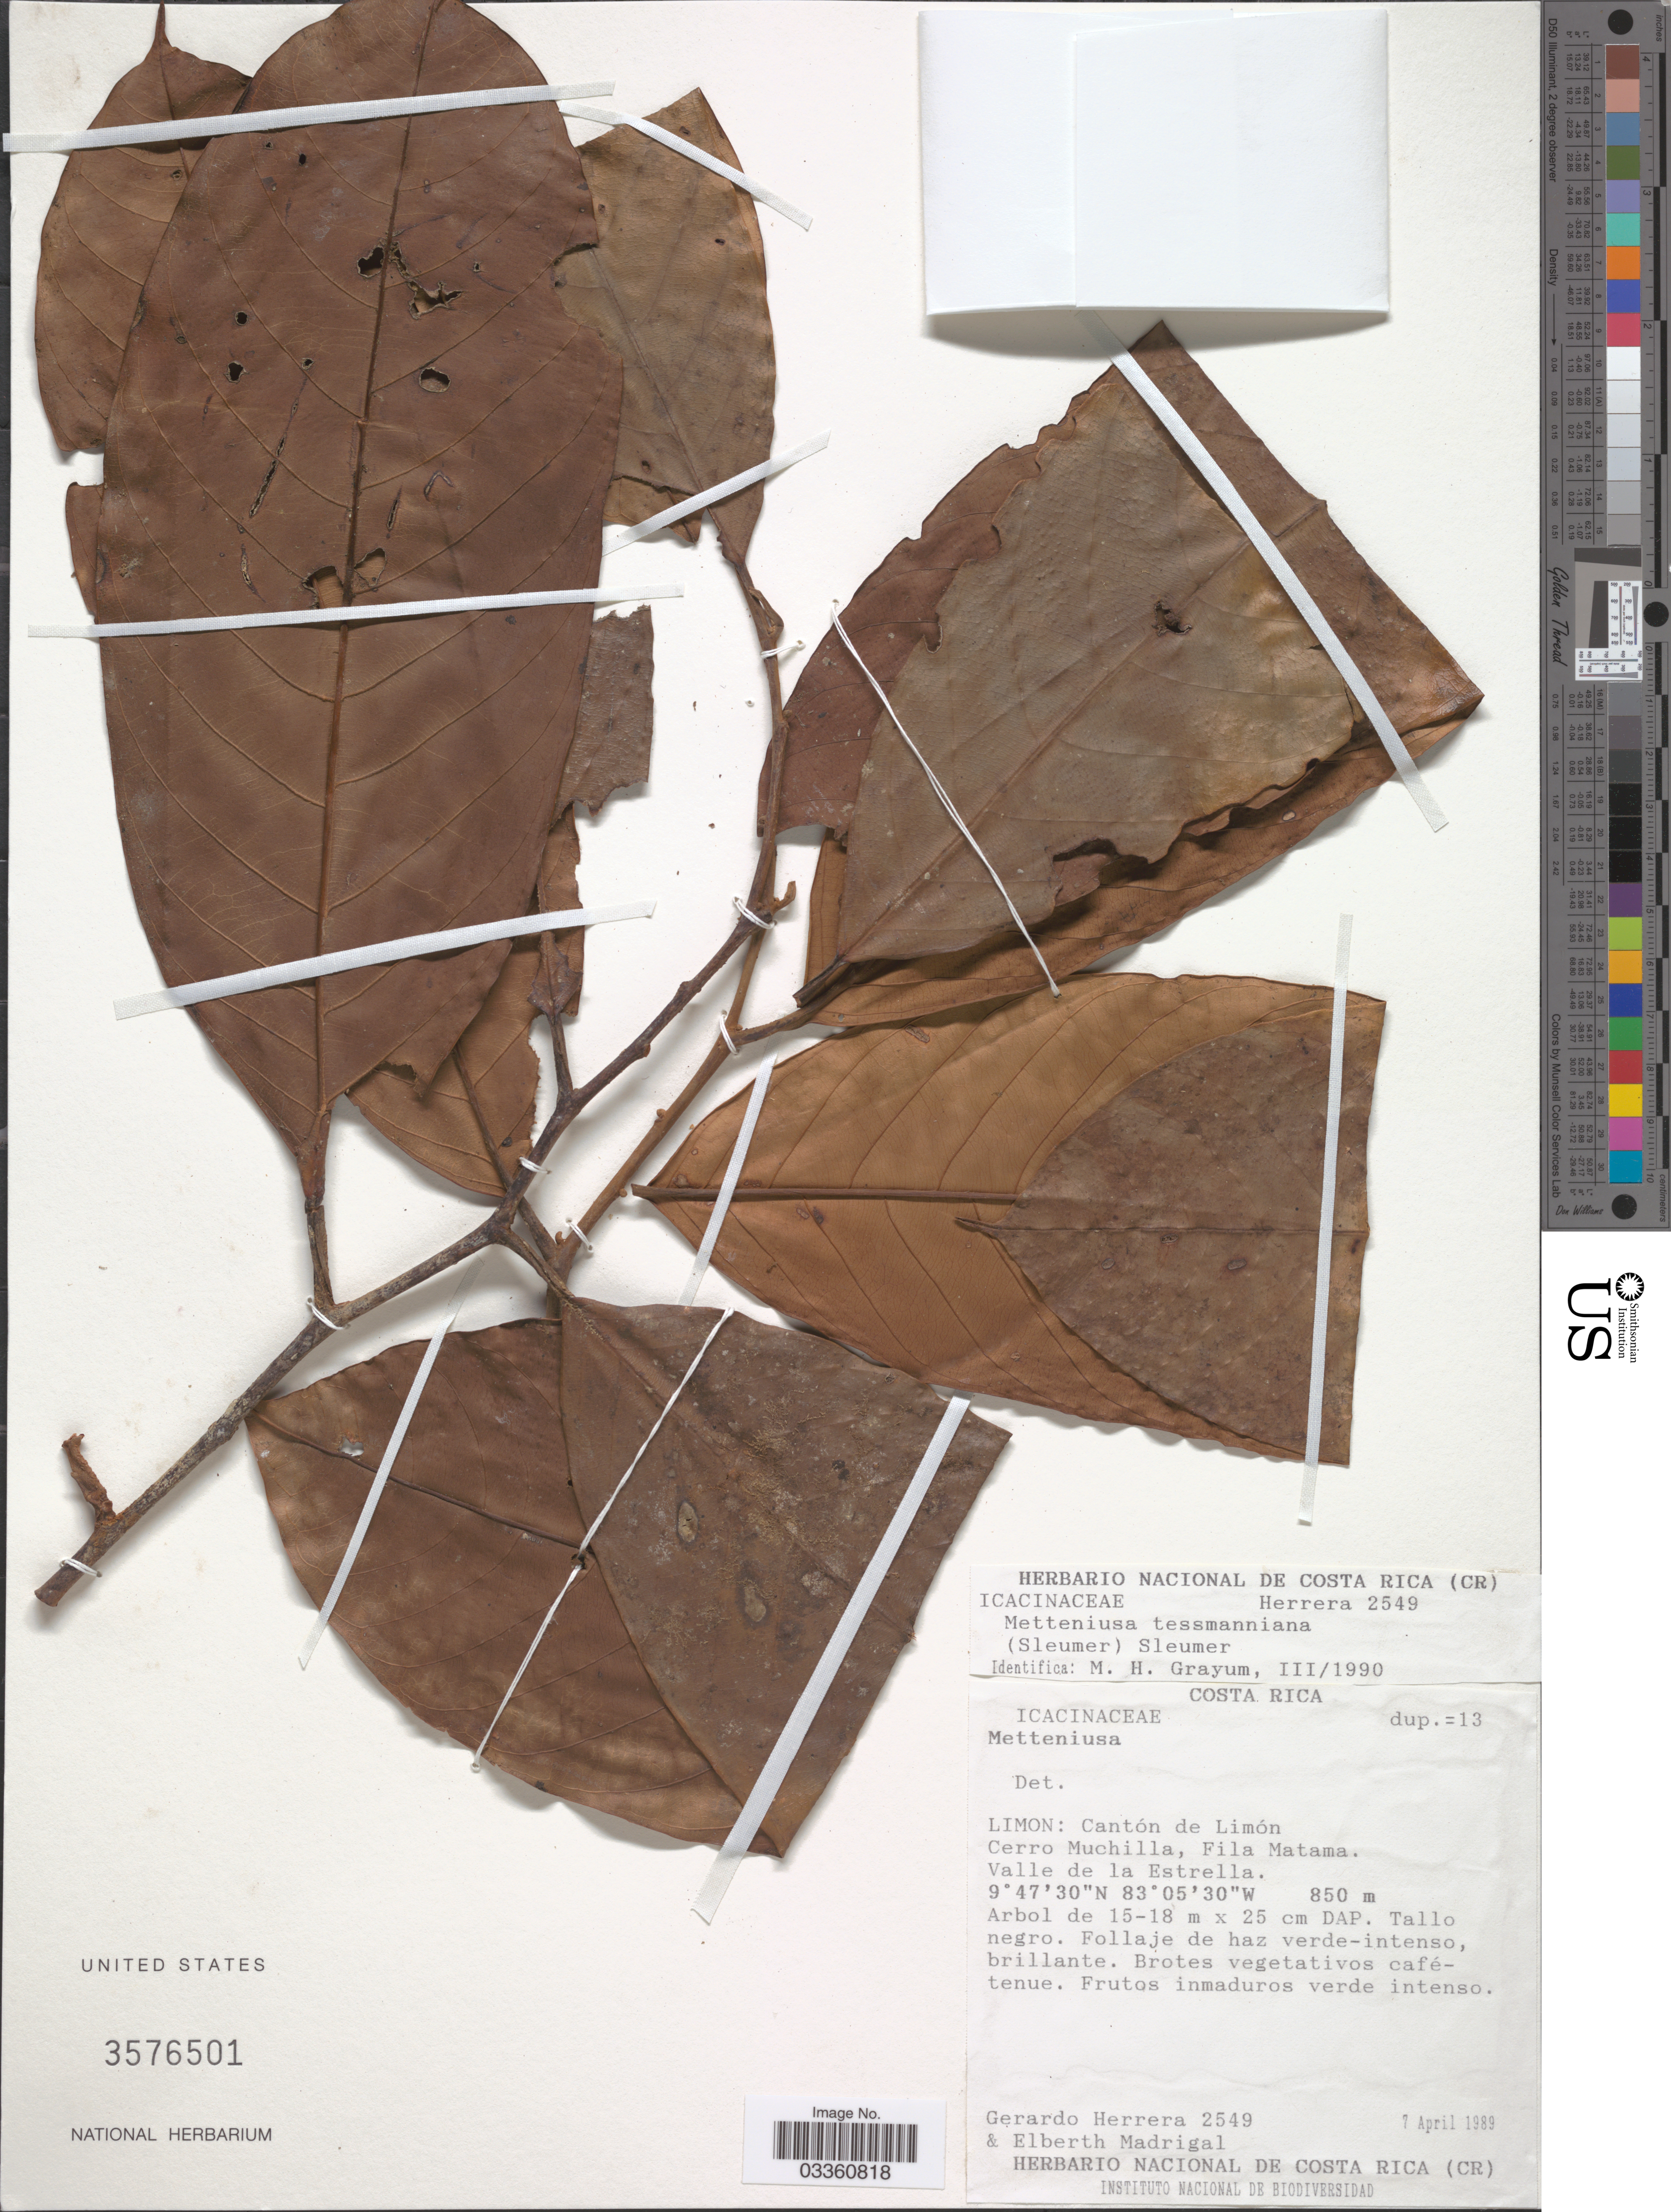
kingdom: Plantae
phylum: Tracheophyta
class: Magnoliopsida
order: Metteniusales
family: Metteniusaceae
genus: Metteniusa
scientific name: Metteniusa tessmanniana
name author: (Sleumer) Sleumer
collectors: G. Herrera & E. Madrigal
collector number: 2549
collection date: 1989-04-07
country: Costa Rica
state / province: Limón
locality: Cantón de Limón. Cerro Muchilla, Fila Matama. Valle de la Estrella.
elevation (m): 850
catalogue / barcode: US 3576501